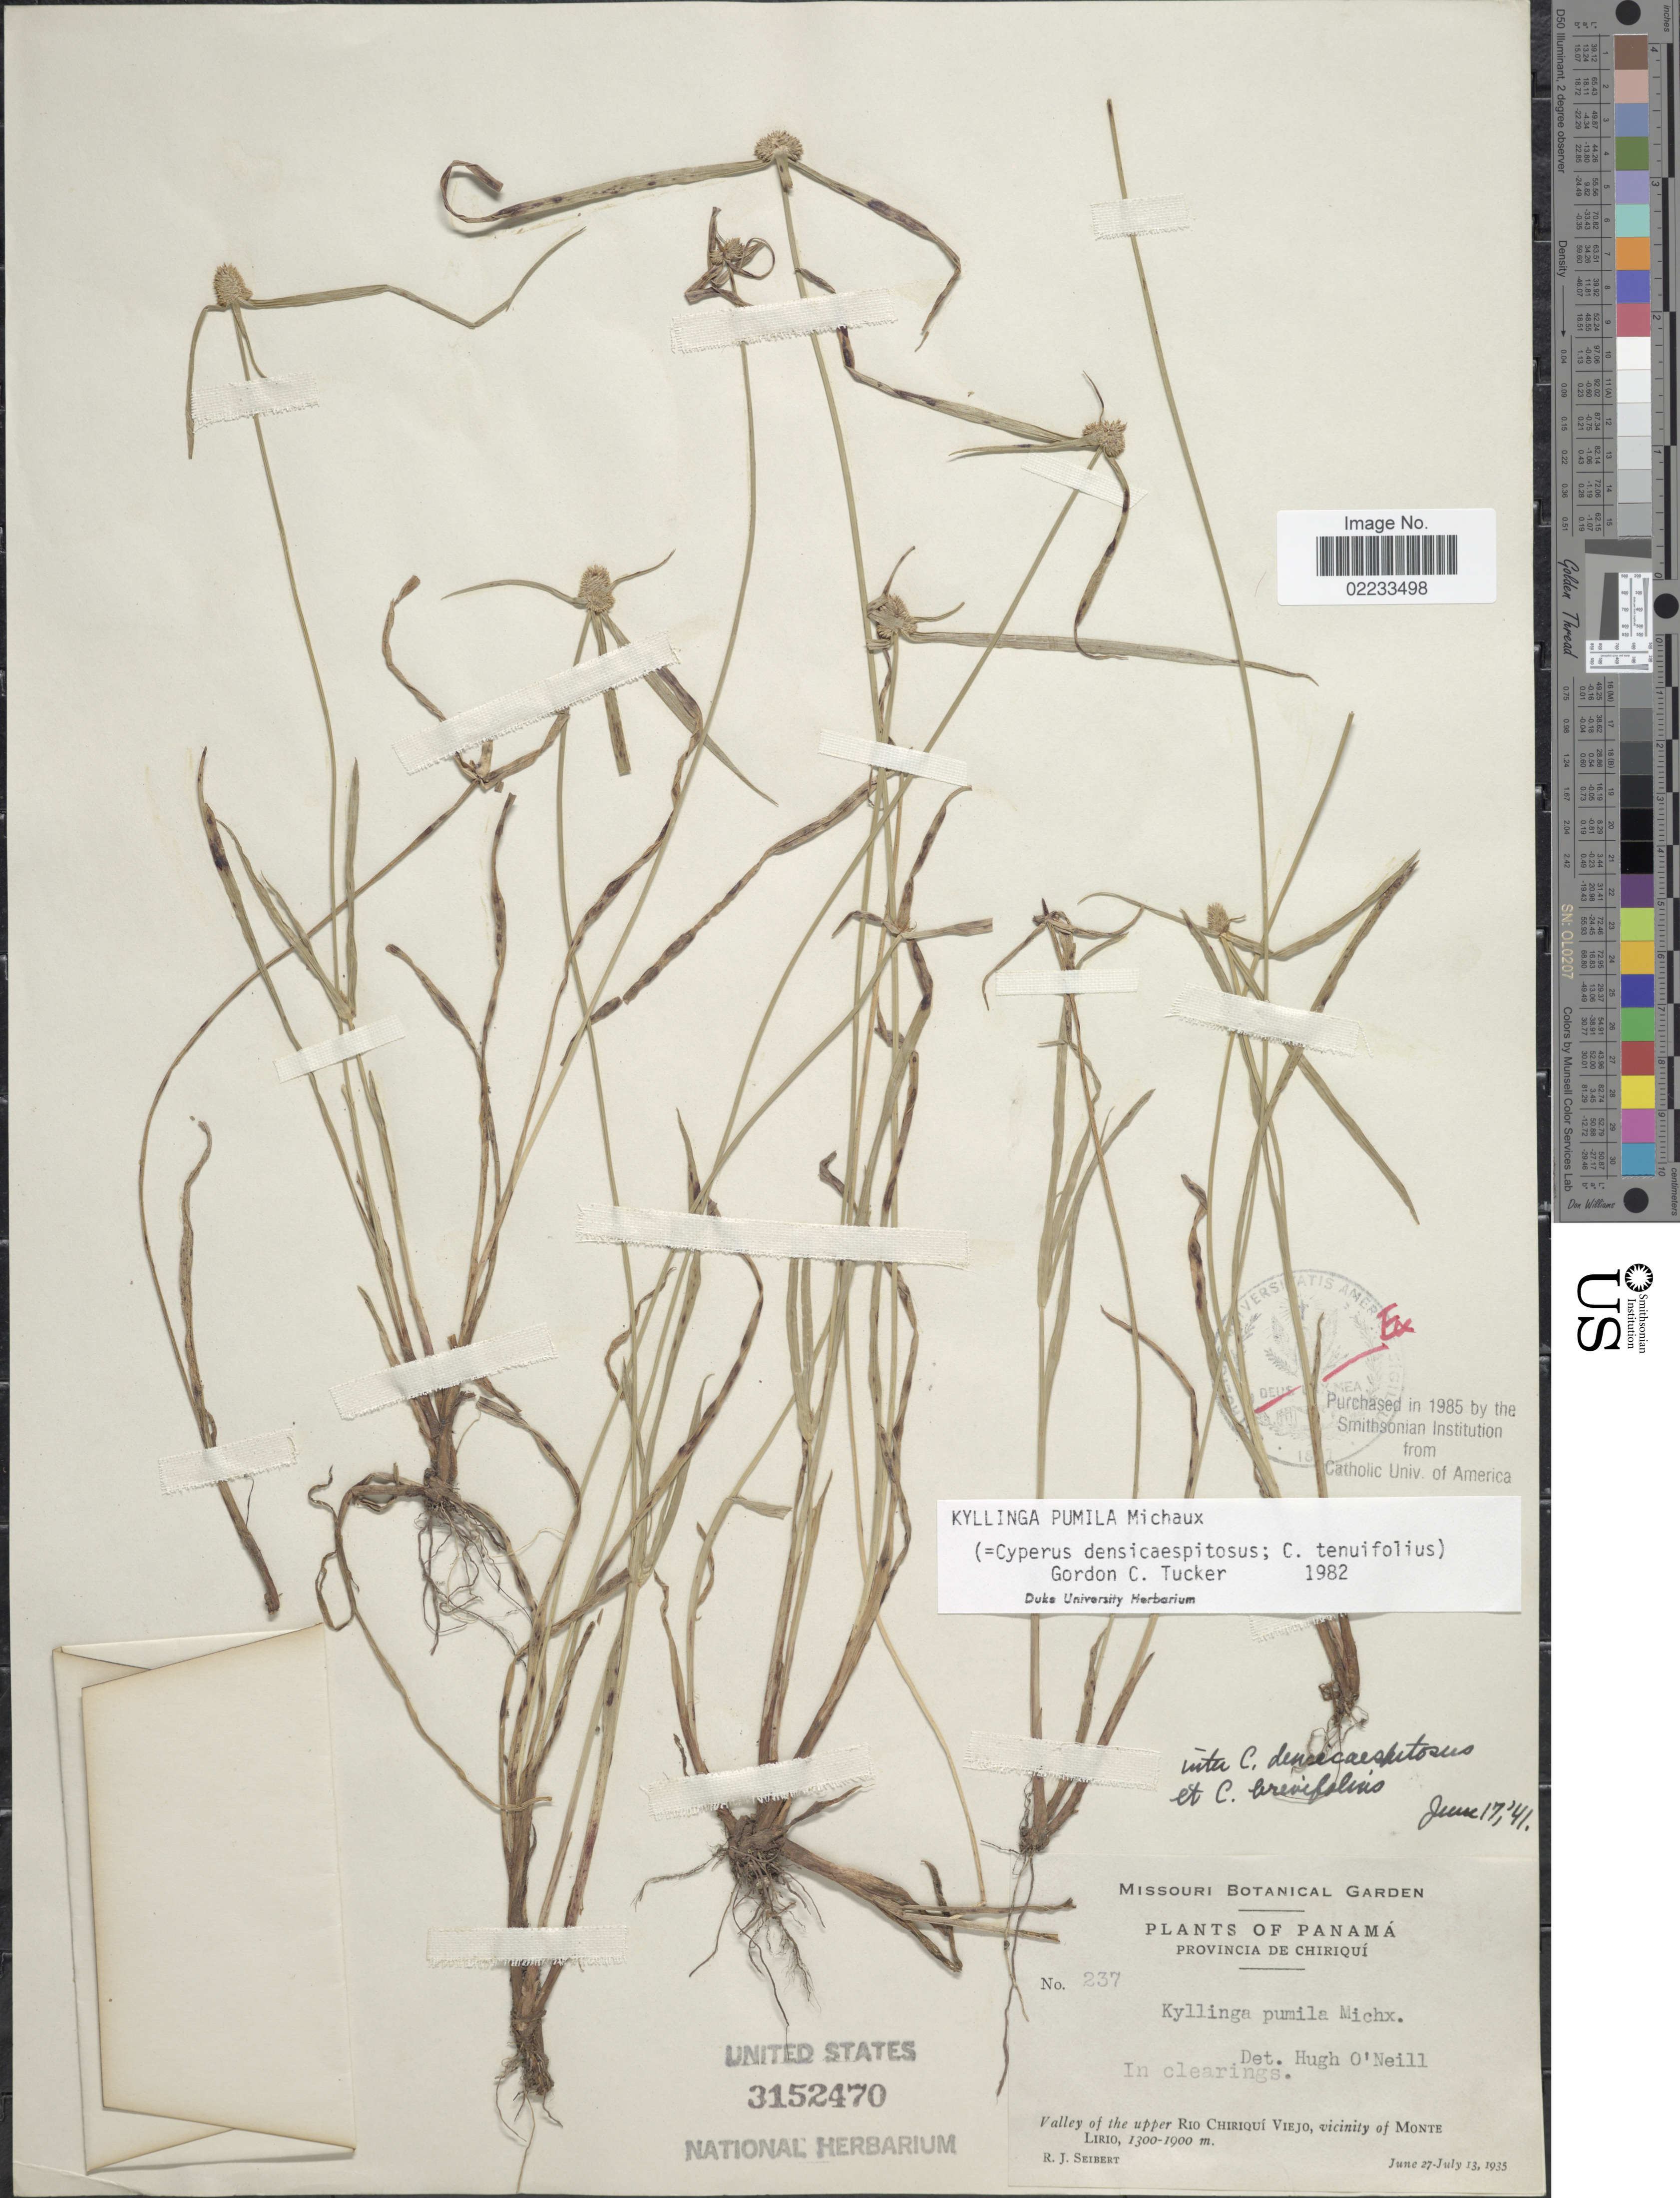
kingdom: Plantae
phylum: Tracheophyta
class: Liliopsida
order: Poales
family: Cyperaceae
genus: Cyperus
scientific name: Cyperus hortensis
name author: (Salzm. ex Steud.) Dorr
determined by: Strong, Mark T., (BOT), Smithsonian Institution - National Museum of Natural History (UNITED STATES)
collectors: R. J. Seibert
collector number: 237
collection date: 1935-06-27/1935-07-13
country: Panama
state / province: Chiriqui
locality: Valley of the upper Rio Chiriqui, vicinity of Monte Lirio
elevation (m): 1300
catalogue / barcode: US 3152470